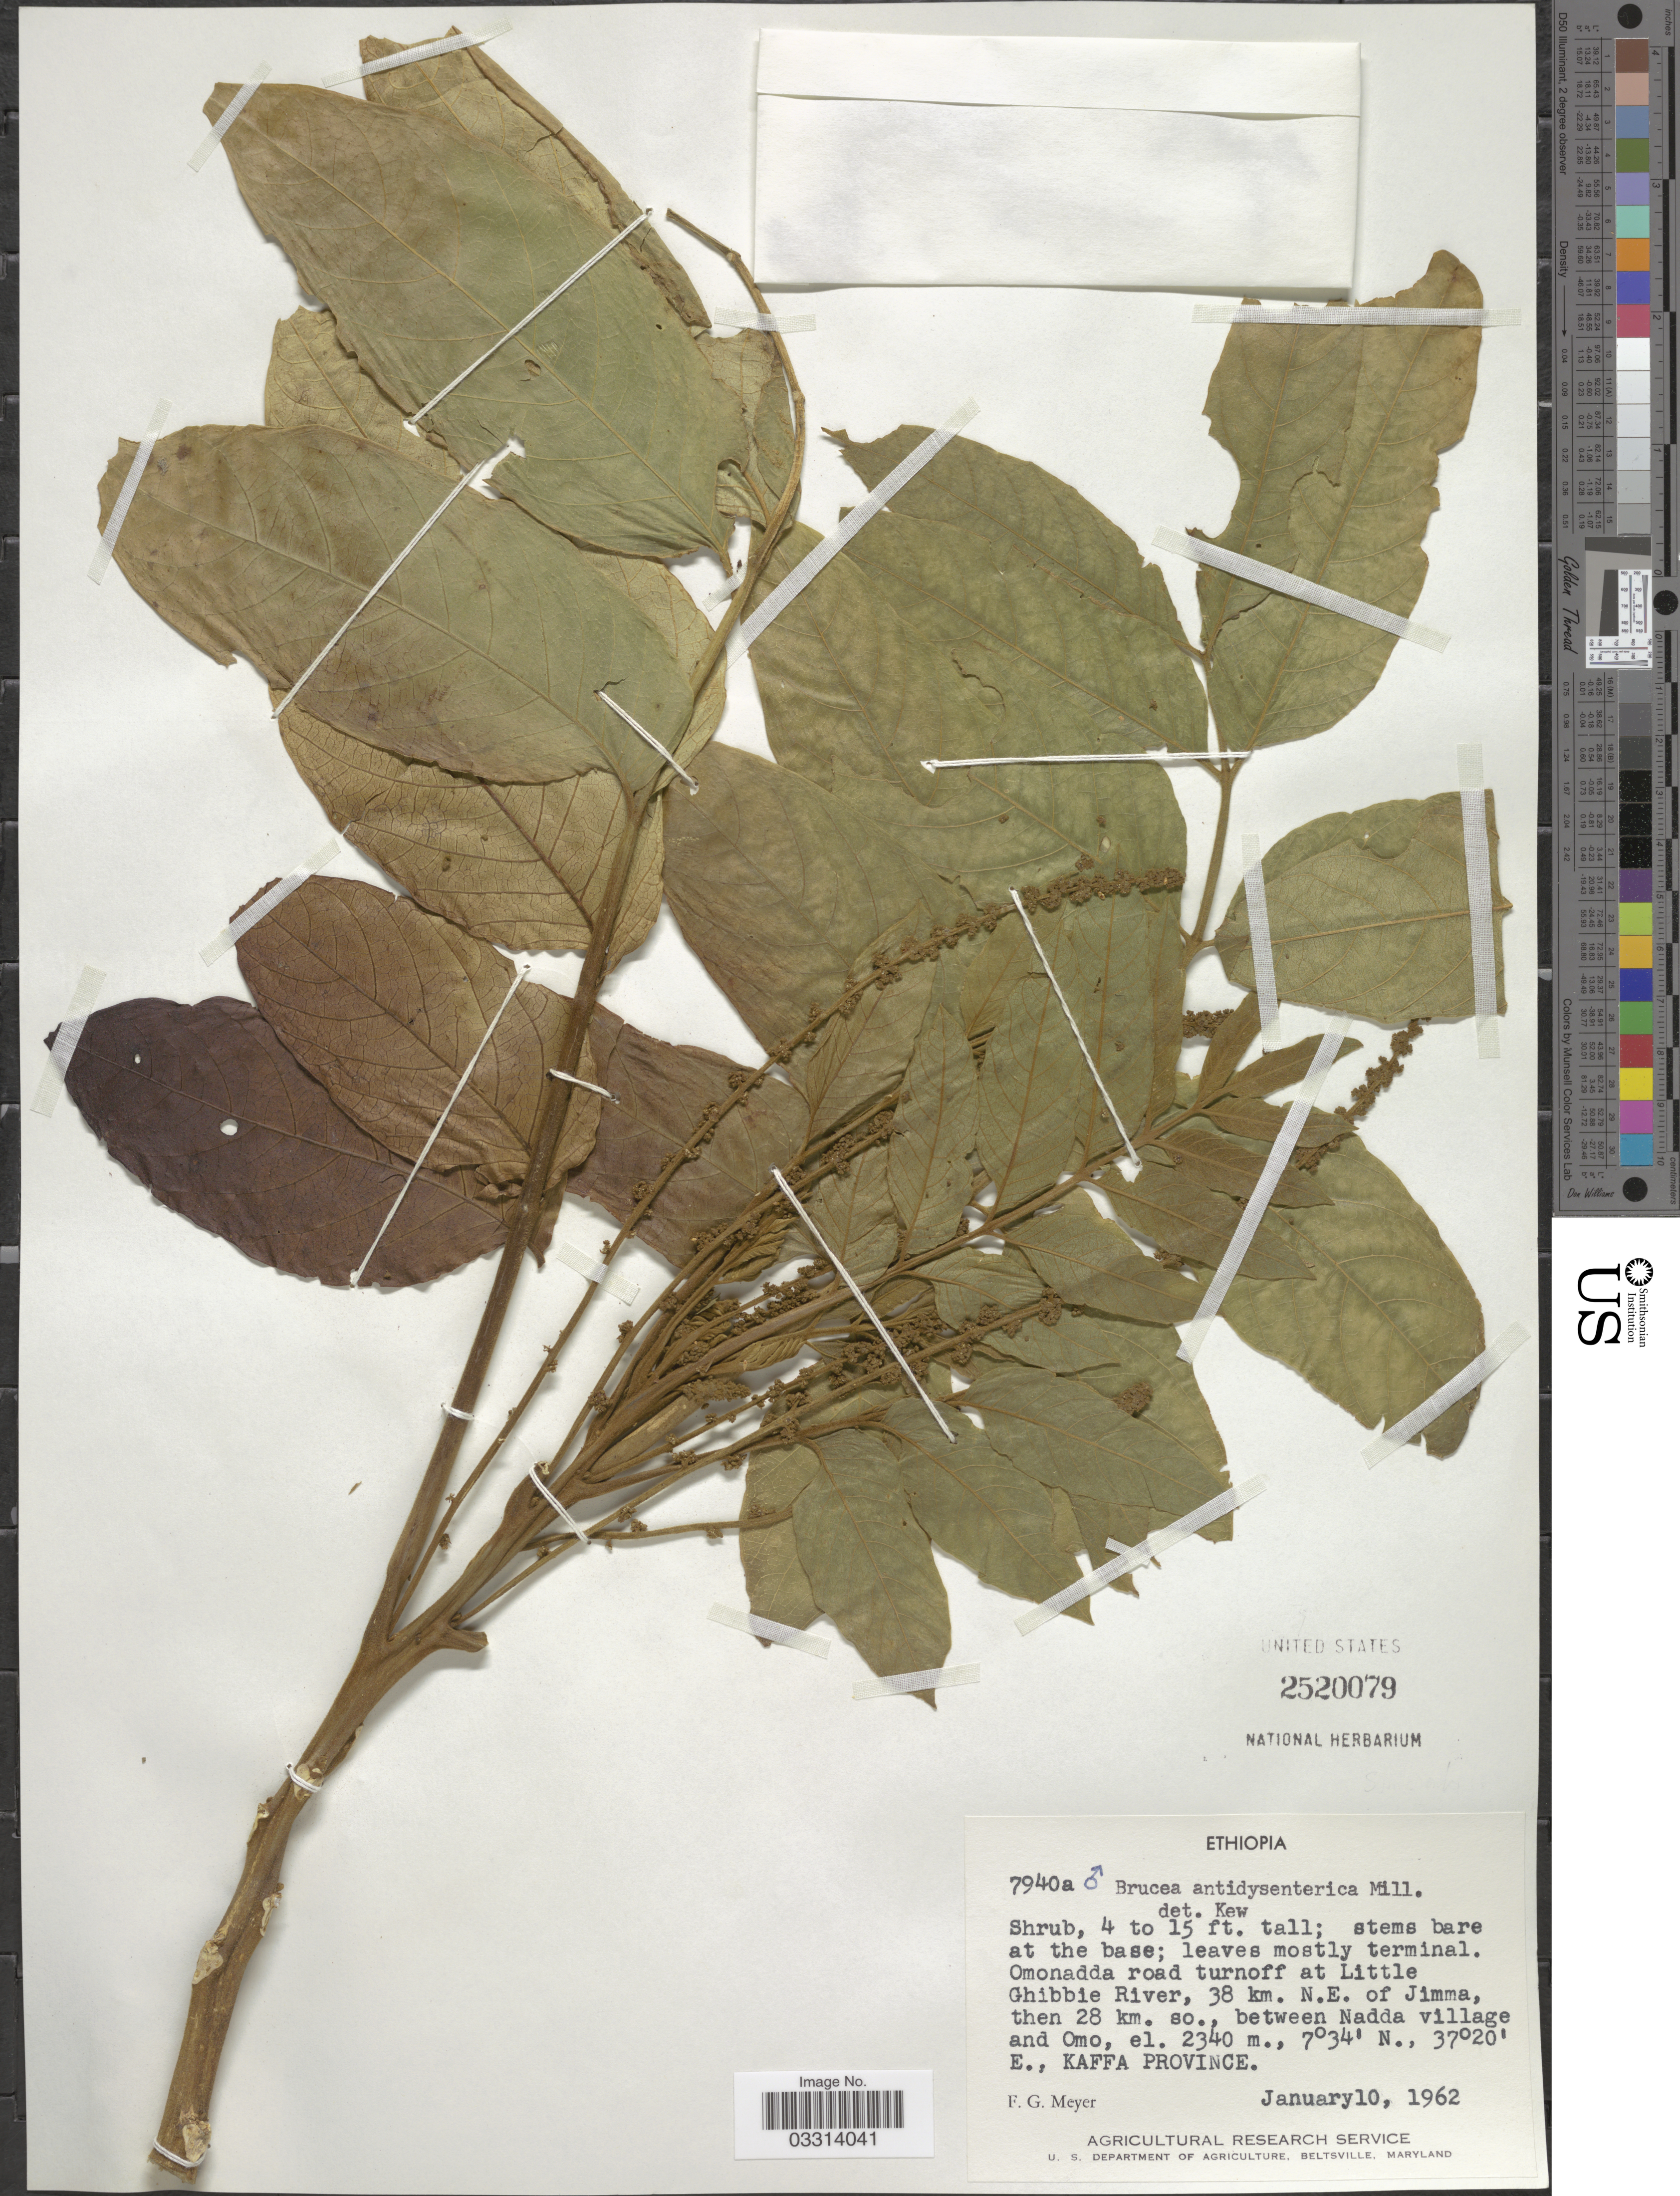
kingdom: Plantae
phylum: Tracheophyta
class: Magnoliopsida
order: Sapindales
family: Simaroubaceae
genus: Brucea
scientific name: Brucea antidysenterica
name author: J.F. Mill.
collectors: F. G. Meyer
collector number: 7940a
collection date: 1962-01-10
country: Ethiopia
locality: Omonadda road turnoff at Little Ghibbie River, 38 km. N.E. of Jimma, then 28 km. so., between Nadda village and Omo. Kaffa Province.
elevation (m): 2340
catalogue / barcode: US 2520079